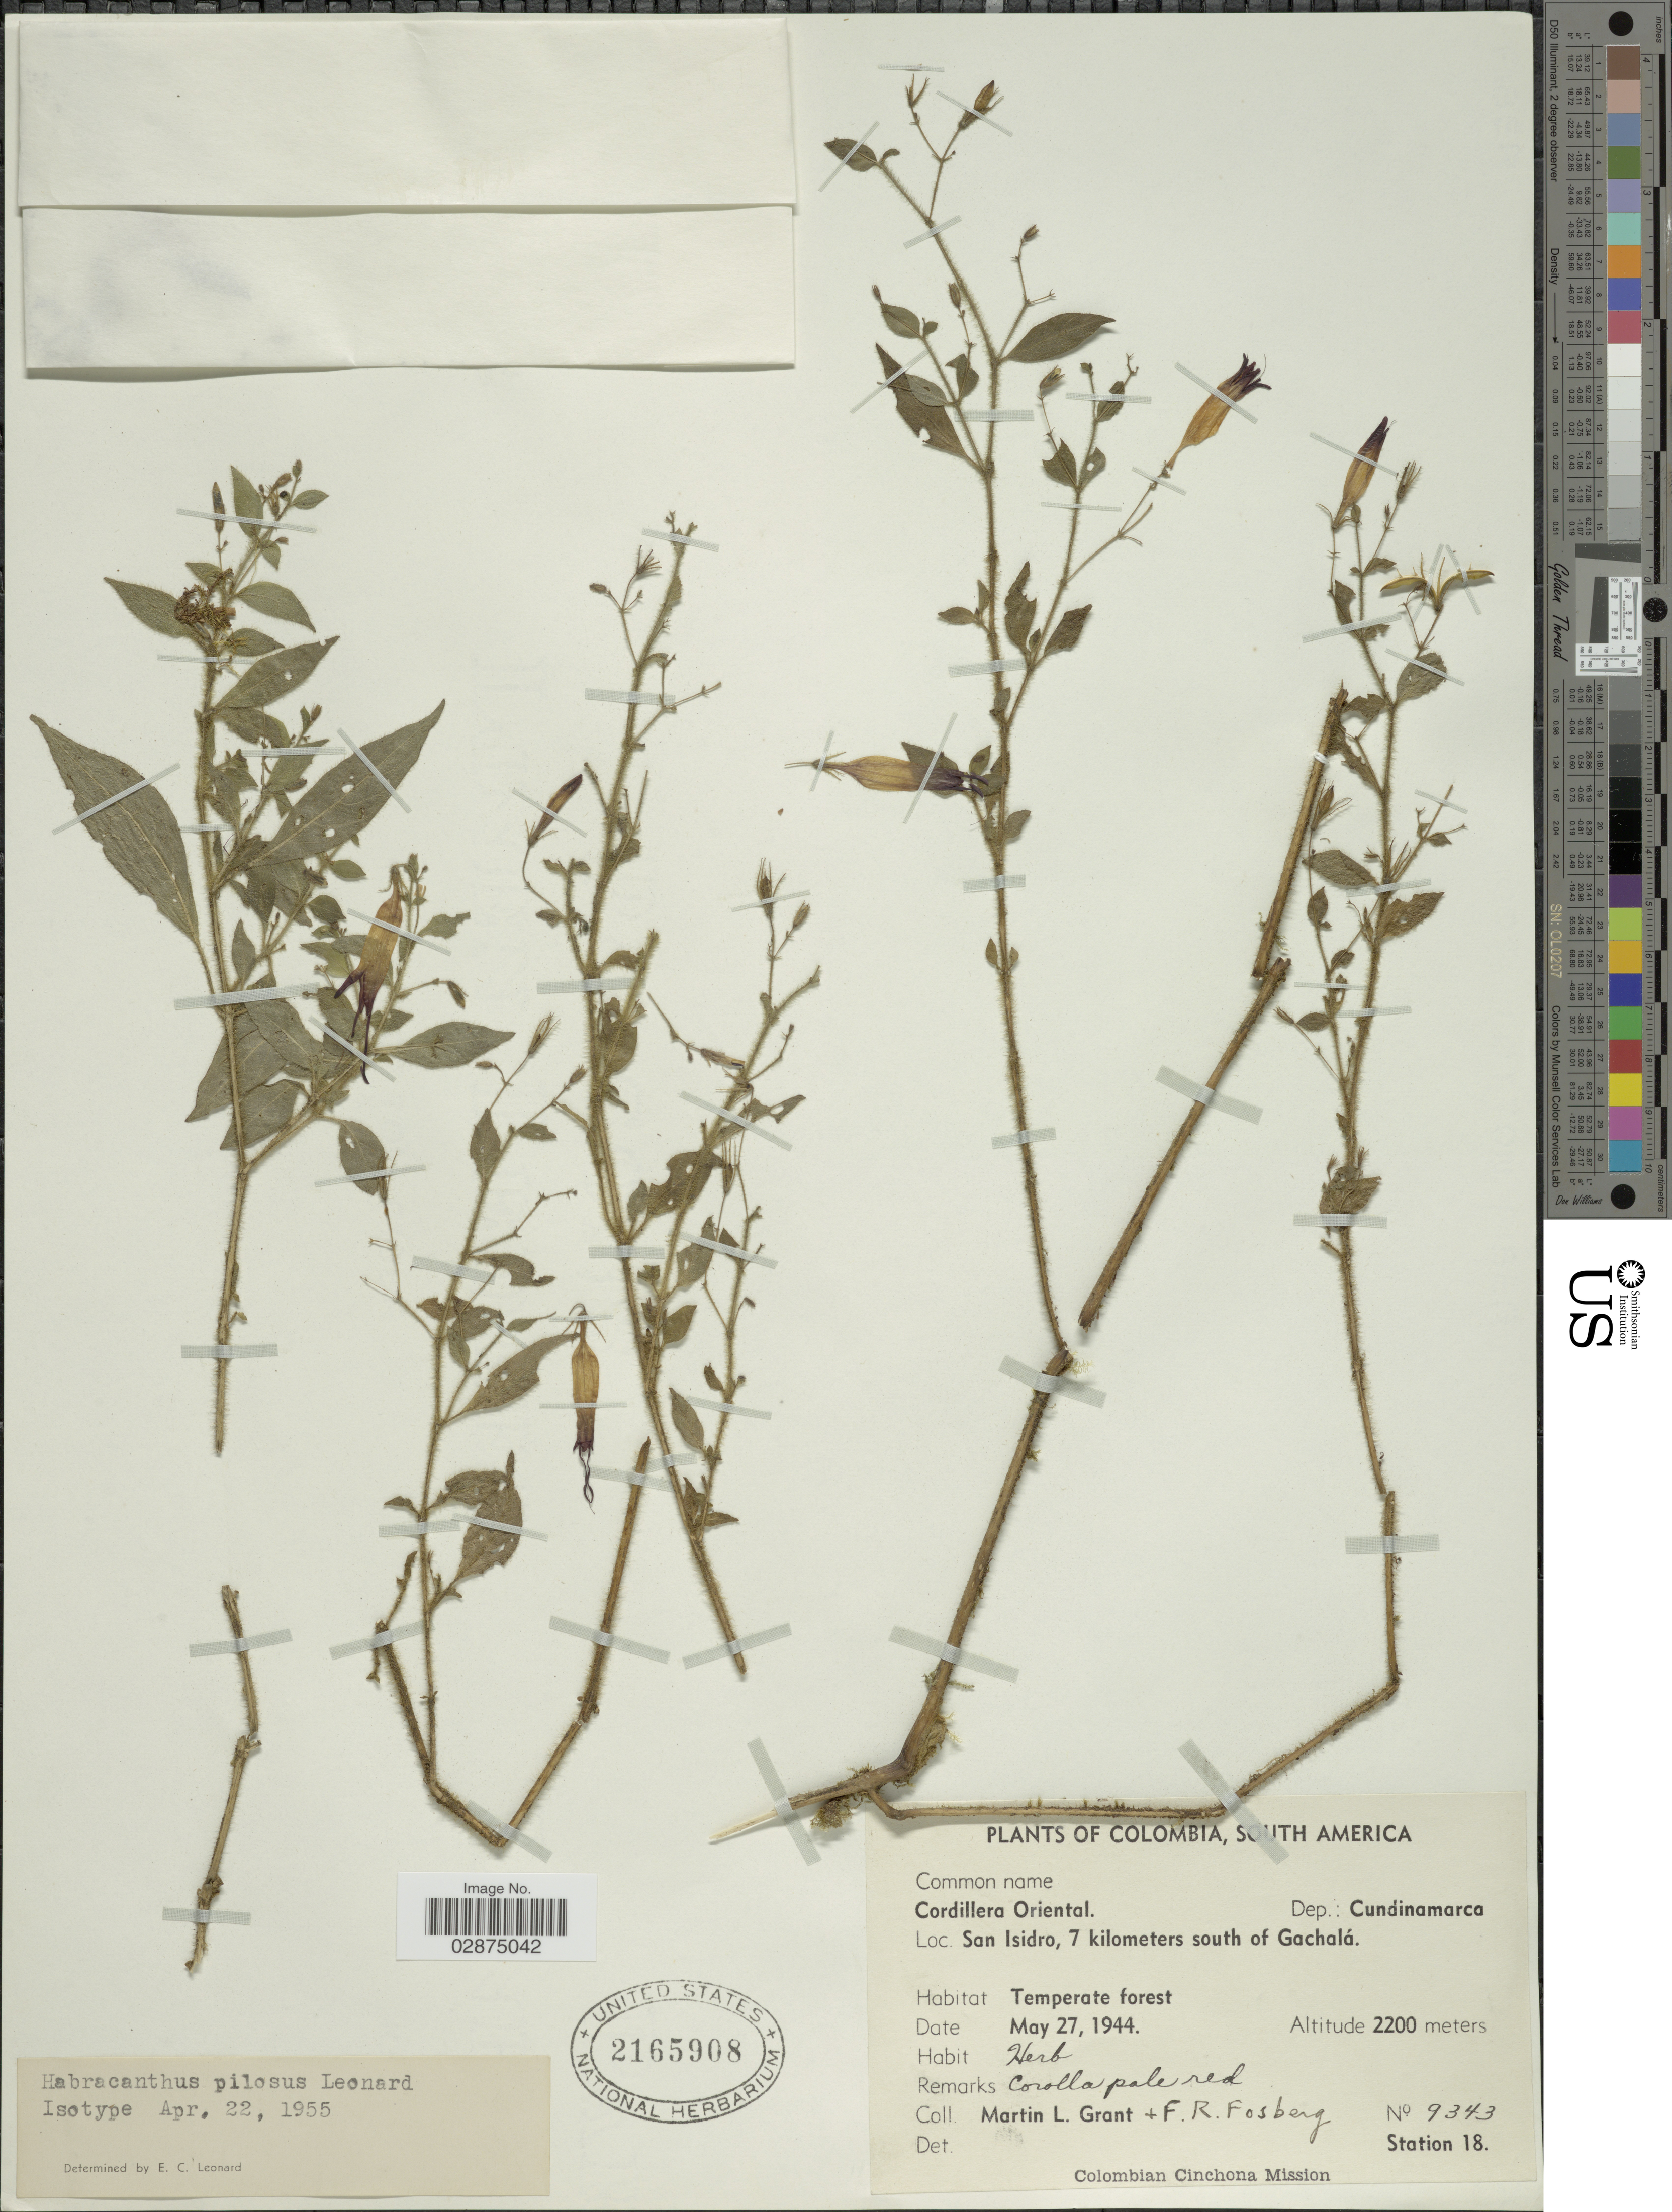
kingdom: Plantae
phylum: Tracheophyta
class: Magnoliopsida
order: Lamiales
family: Acanthaceae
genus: Habracanthus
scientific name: Habracanthus pilosus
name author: Leonard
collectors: M. L. Grant & F. R. Fosberg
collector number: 9343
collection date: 1944-05-27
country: Colombia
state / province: Cundinamarca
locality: Cordillera Oriental. Dep.: Cundinamarca. San Isidro, 7 kilometers south of Gachalá.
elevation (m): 2200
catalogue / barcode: US 2165908